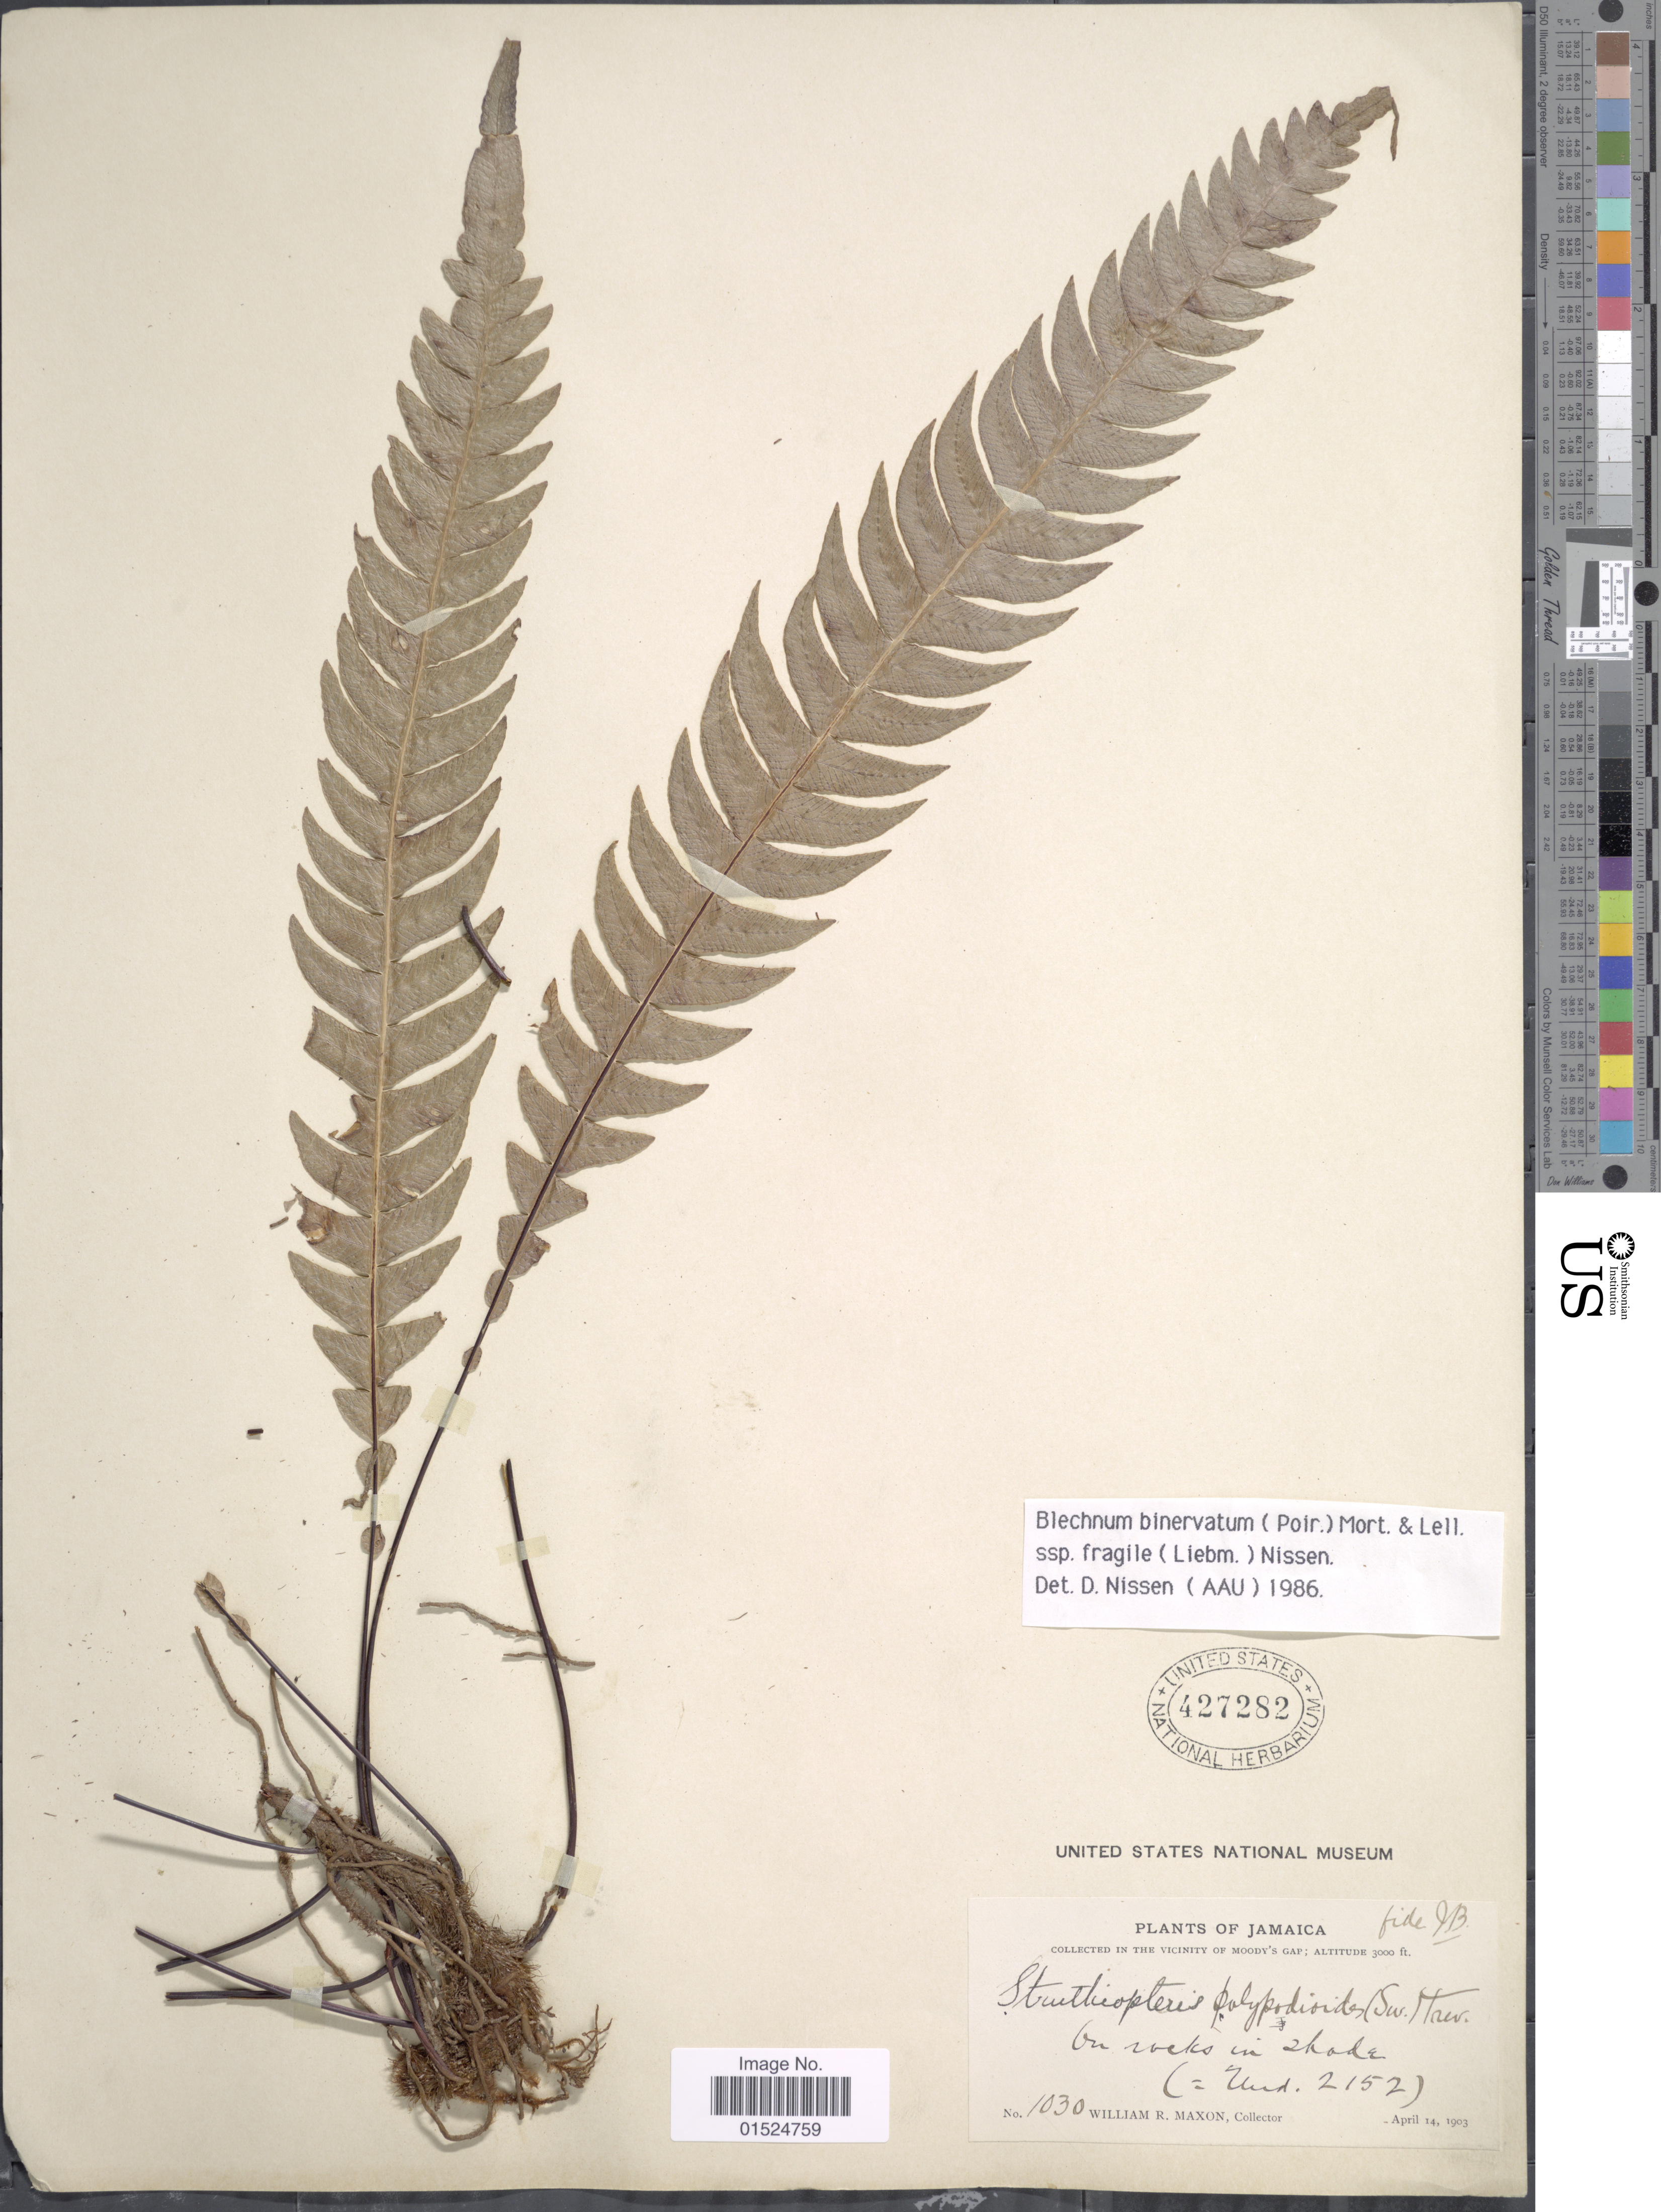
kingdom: Plantae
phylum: Tracheophyta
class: Polypodiopsida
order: Polypodiales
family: Blechnaceae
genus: Blechnum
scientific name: Blechnum fragile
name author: (Liebm.) C.V. Morton & Lellinger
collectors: W. R. Maxon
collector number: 1030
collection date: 1903-04-14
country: Jamaica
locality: Vicinity of Moody's Gap, on rocks in shade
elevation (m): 914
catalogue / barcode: US 427282